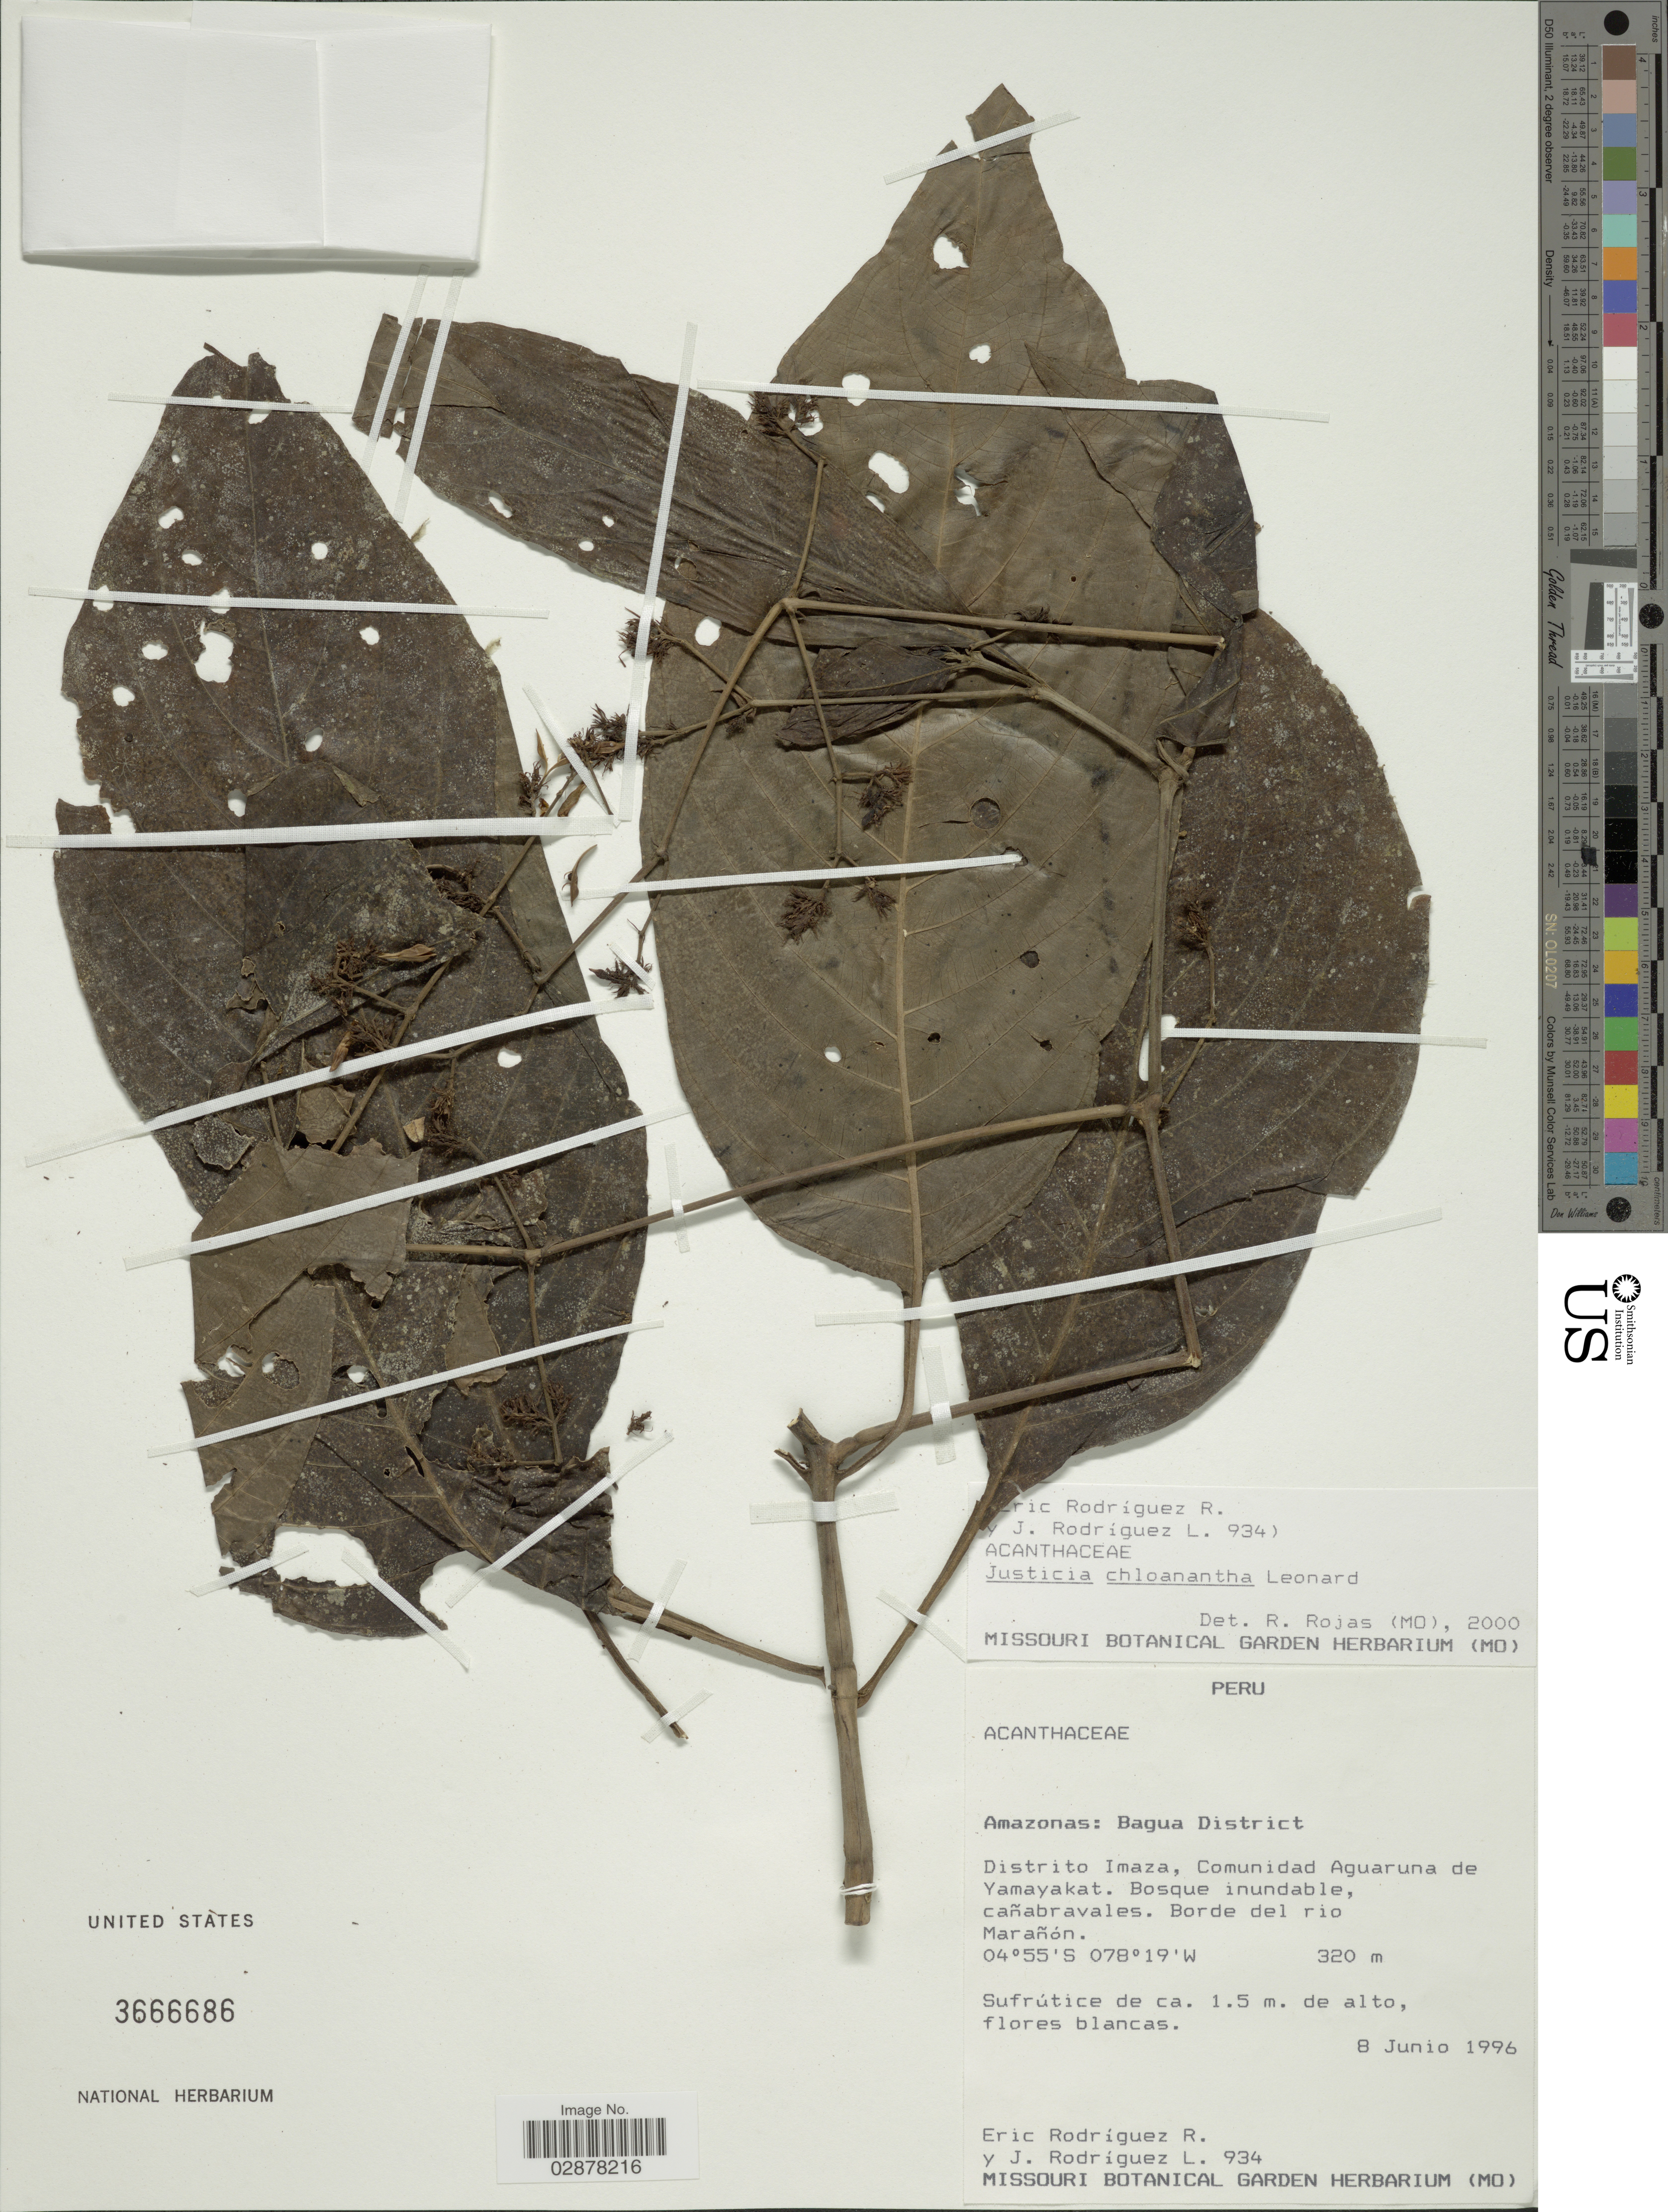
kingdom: Plantae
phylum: Tracheophyta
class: Magnoliopsida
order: Lamiales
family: Acanthaceae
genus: Justicia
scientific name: Justicia chloanantha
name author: Leonard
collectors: E. F. Rodrignez R. & J. Rodríguez L.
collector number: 934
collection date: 1996-06-08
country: Peru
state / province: Amazonas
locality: Bagua District, Distrito Imaza, Comunidad Aguaruna de Yamayakat, Borde del rio Marañón.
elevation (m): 320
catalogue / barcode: US 3666686